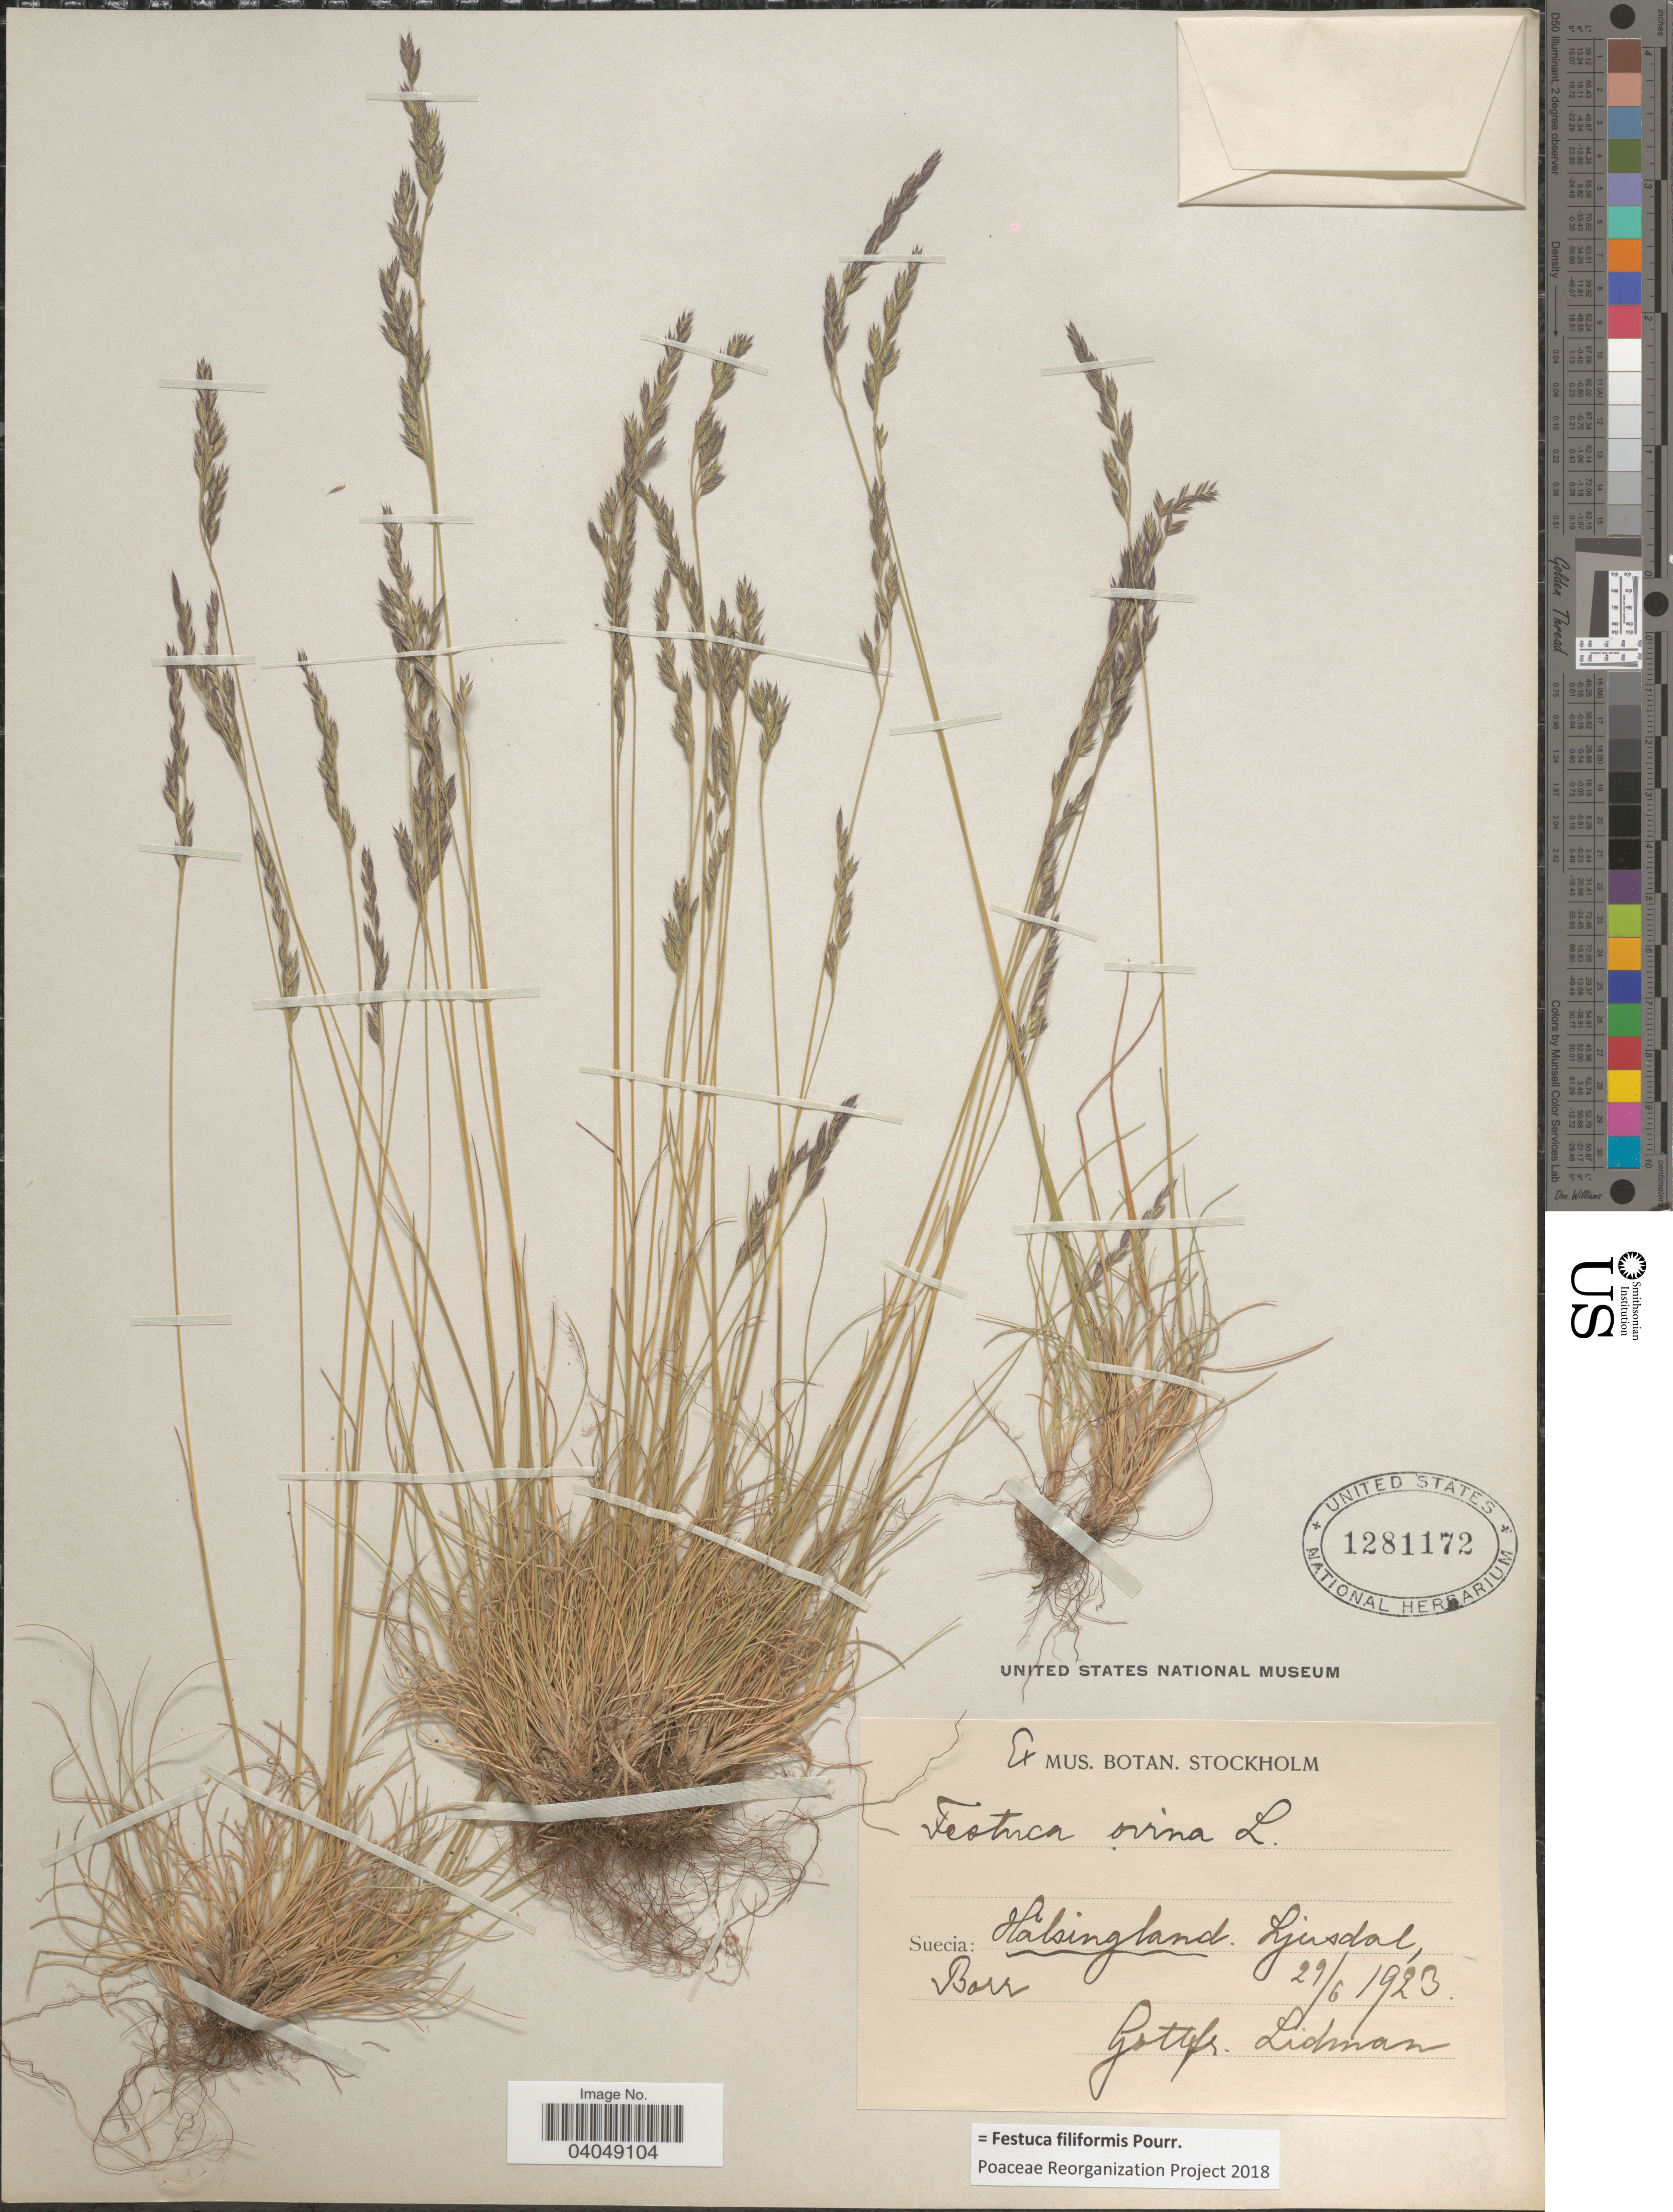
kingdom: Plantae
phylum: Tracheophyta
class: Liliopsida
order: Poales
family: Poaceae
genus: Festuca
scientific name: Festuca filiformis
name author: Pourr.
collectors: G. Lidman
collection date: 1923-06-29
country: Sweden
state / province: Gavleborg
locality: Suecia: Hälsingland. Ljusdal, Borr.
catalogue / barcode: US 1281172